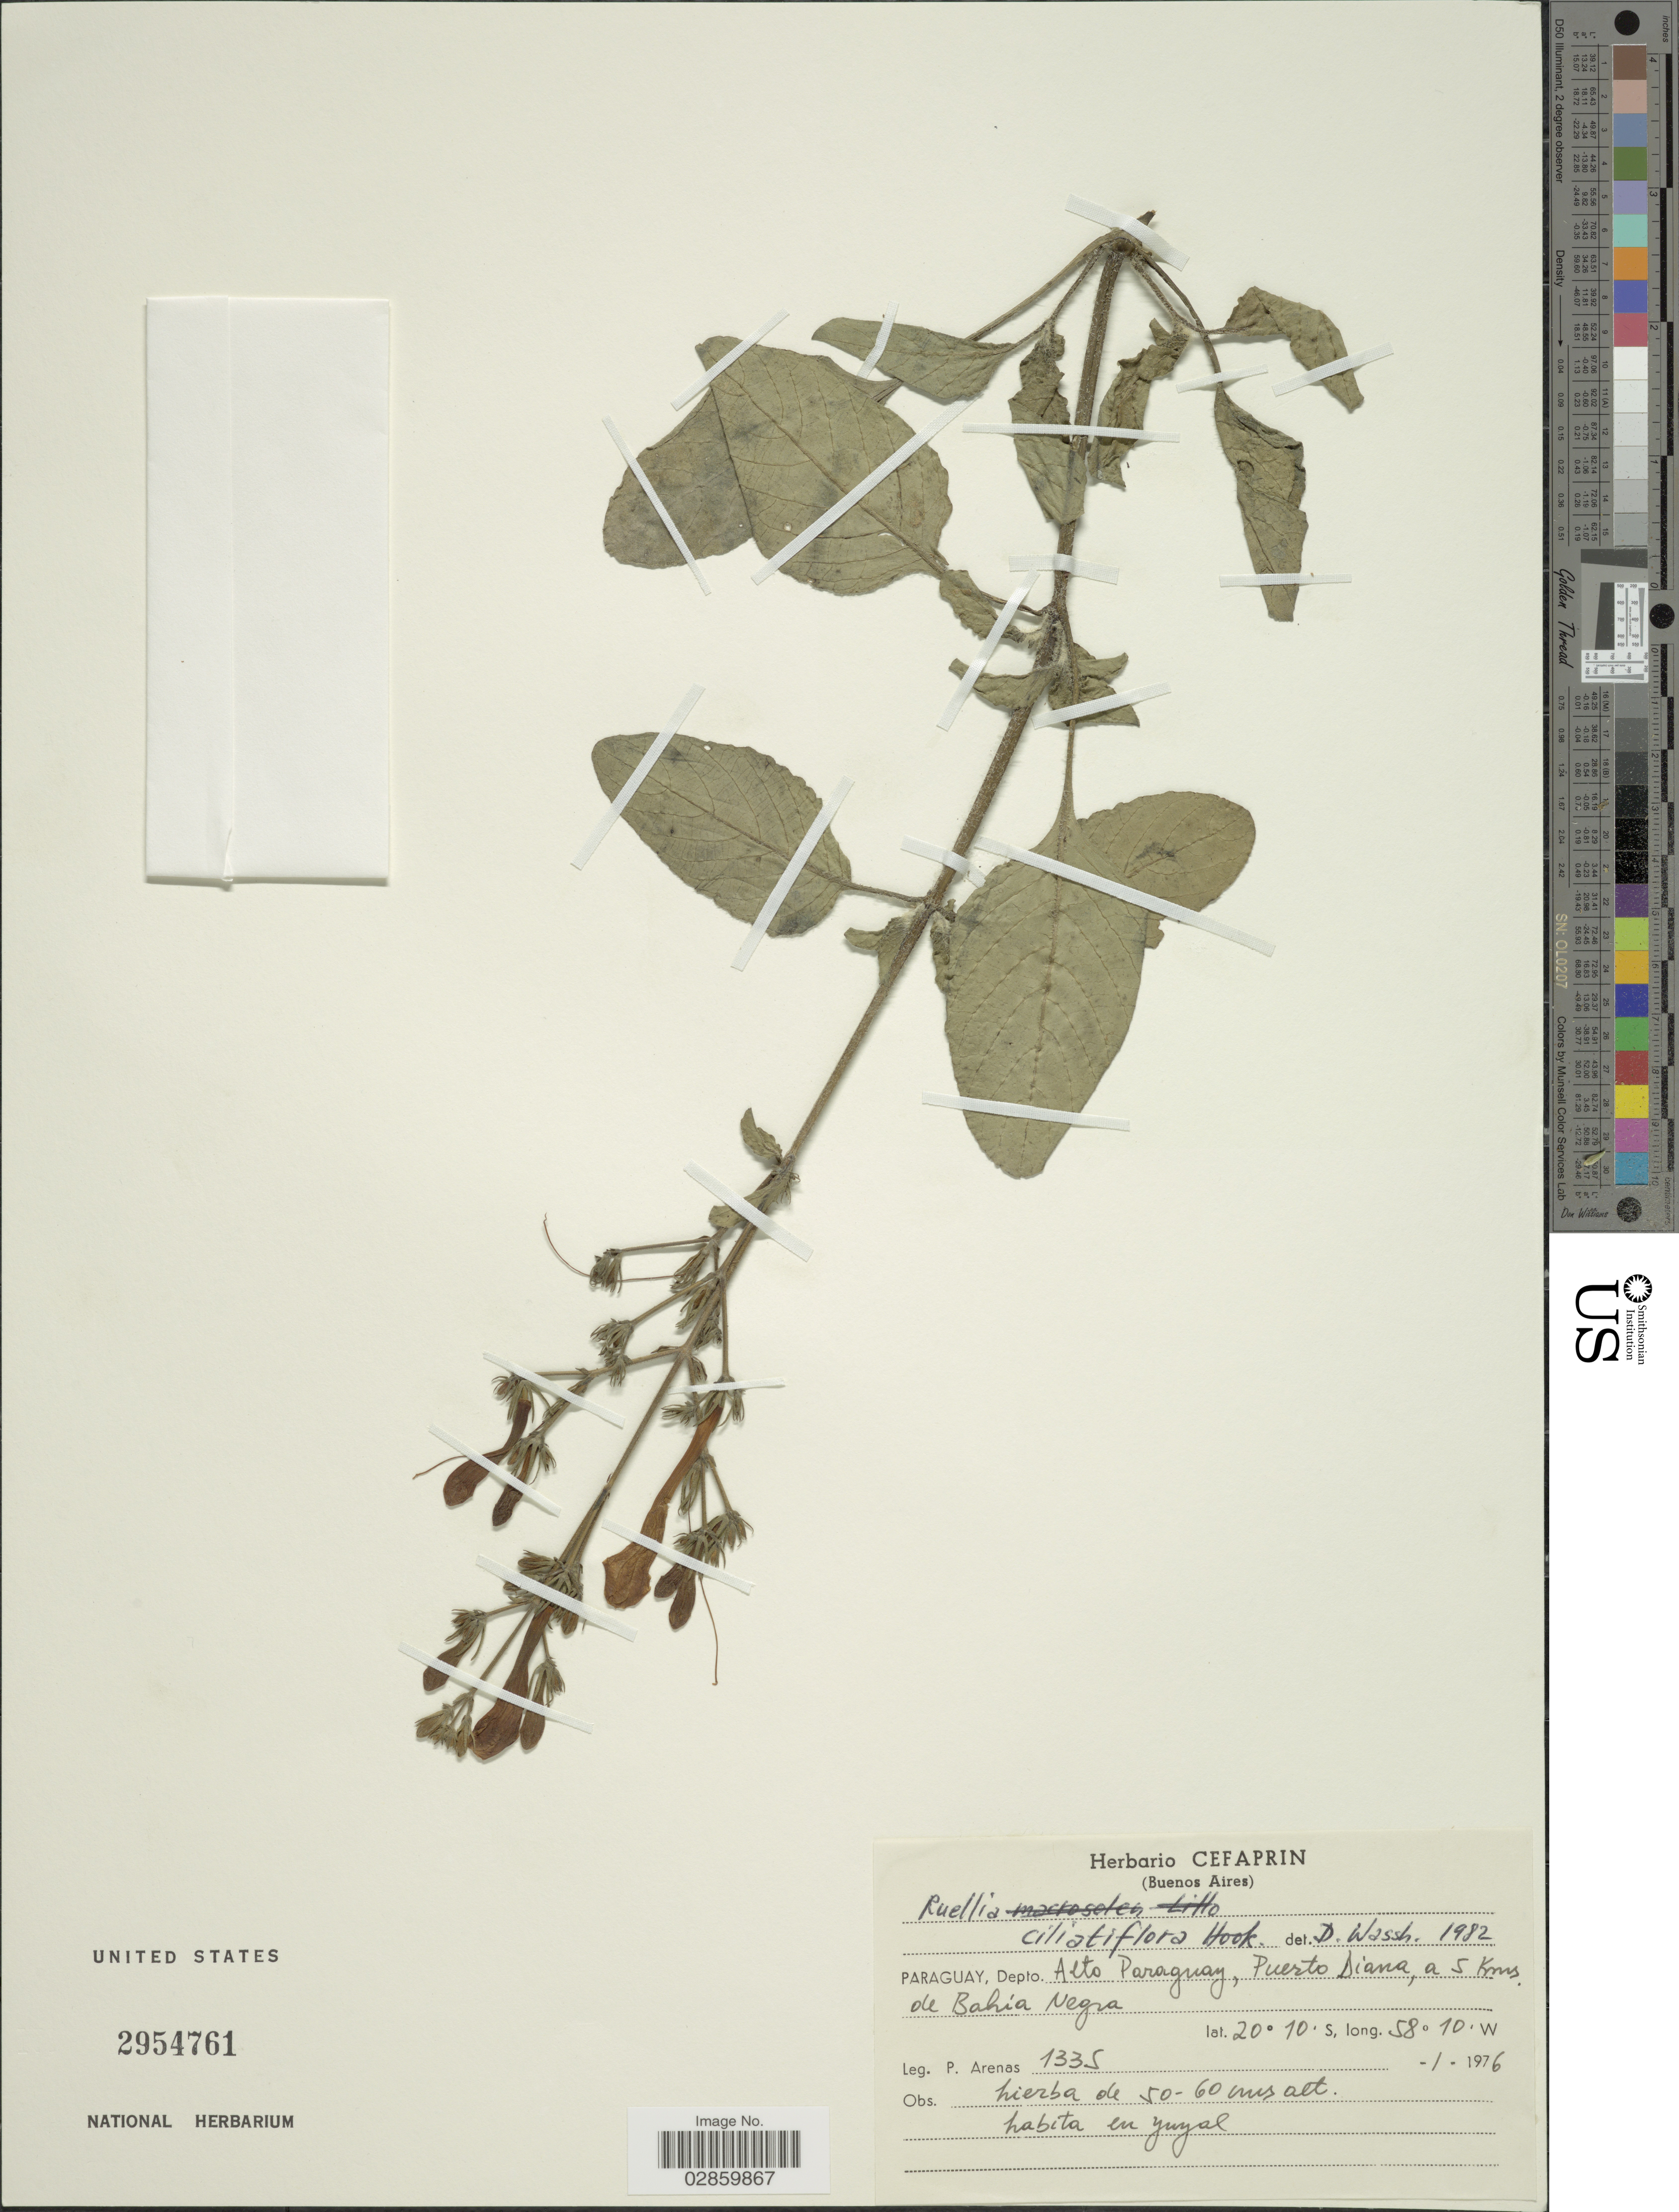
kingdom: Plantae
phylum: Tracheophyta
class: Magnoliopsida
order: Lamiales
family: Acanthaceae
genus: Ruellia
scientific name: Ruellia ciliatiflora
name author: Hook.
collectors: P. Arenas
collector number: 1335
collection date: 1976-01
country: Paraguay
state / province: Alto Paraguay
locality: Depto. Alto Paraguay, Puerto Diana, a 5 Kms de Bahía Negra.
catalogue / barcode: US 2954761